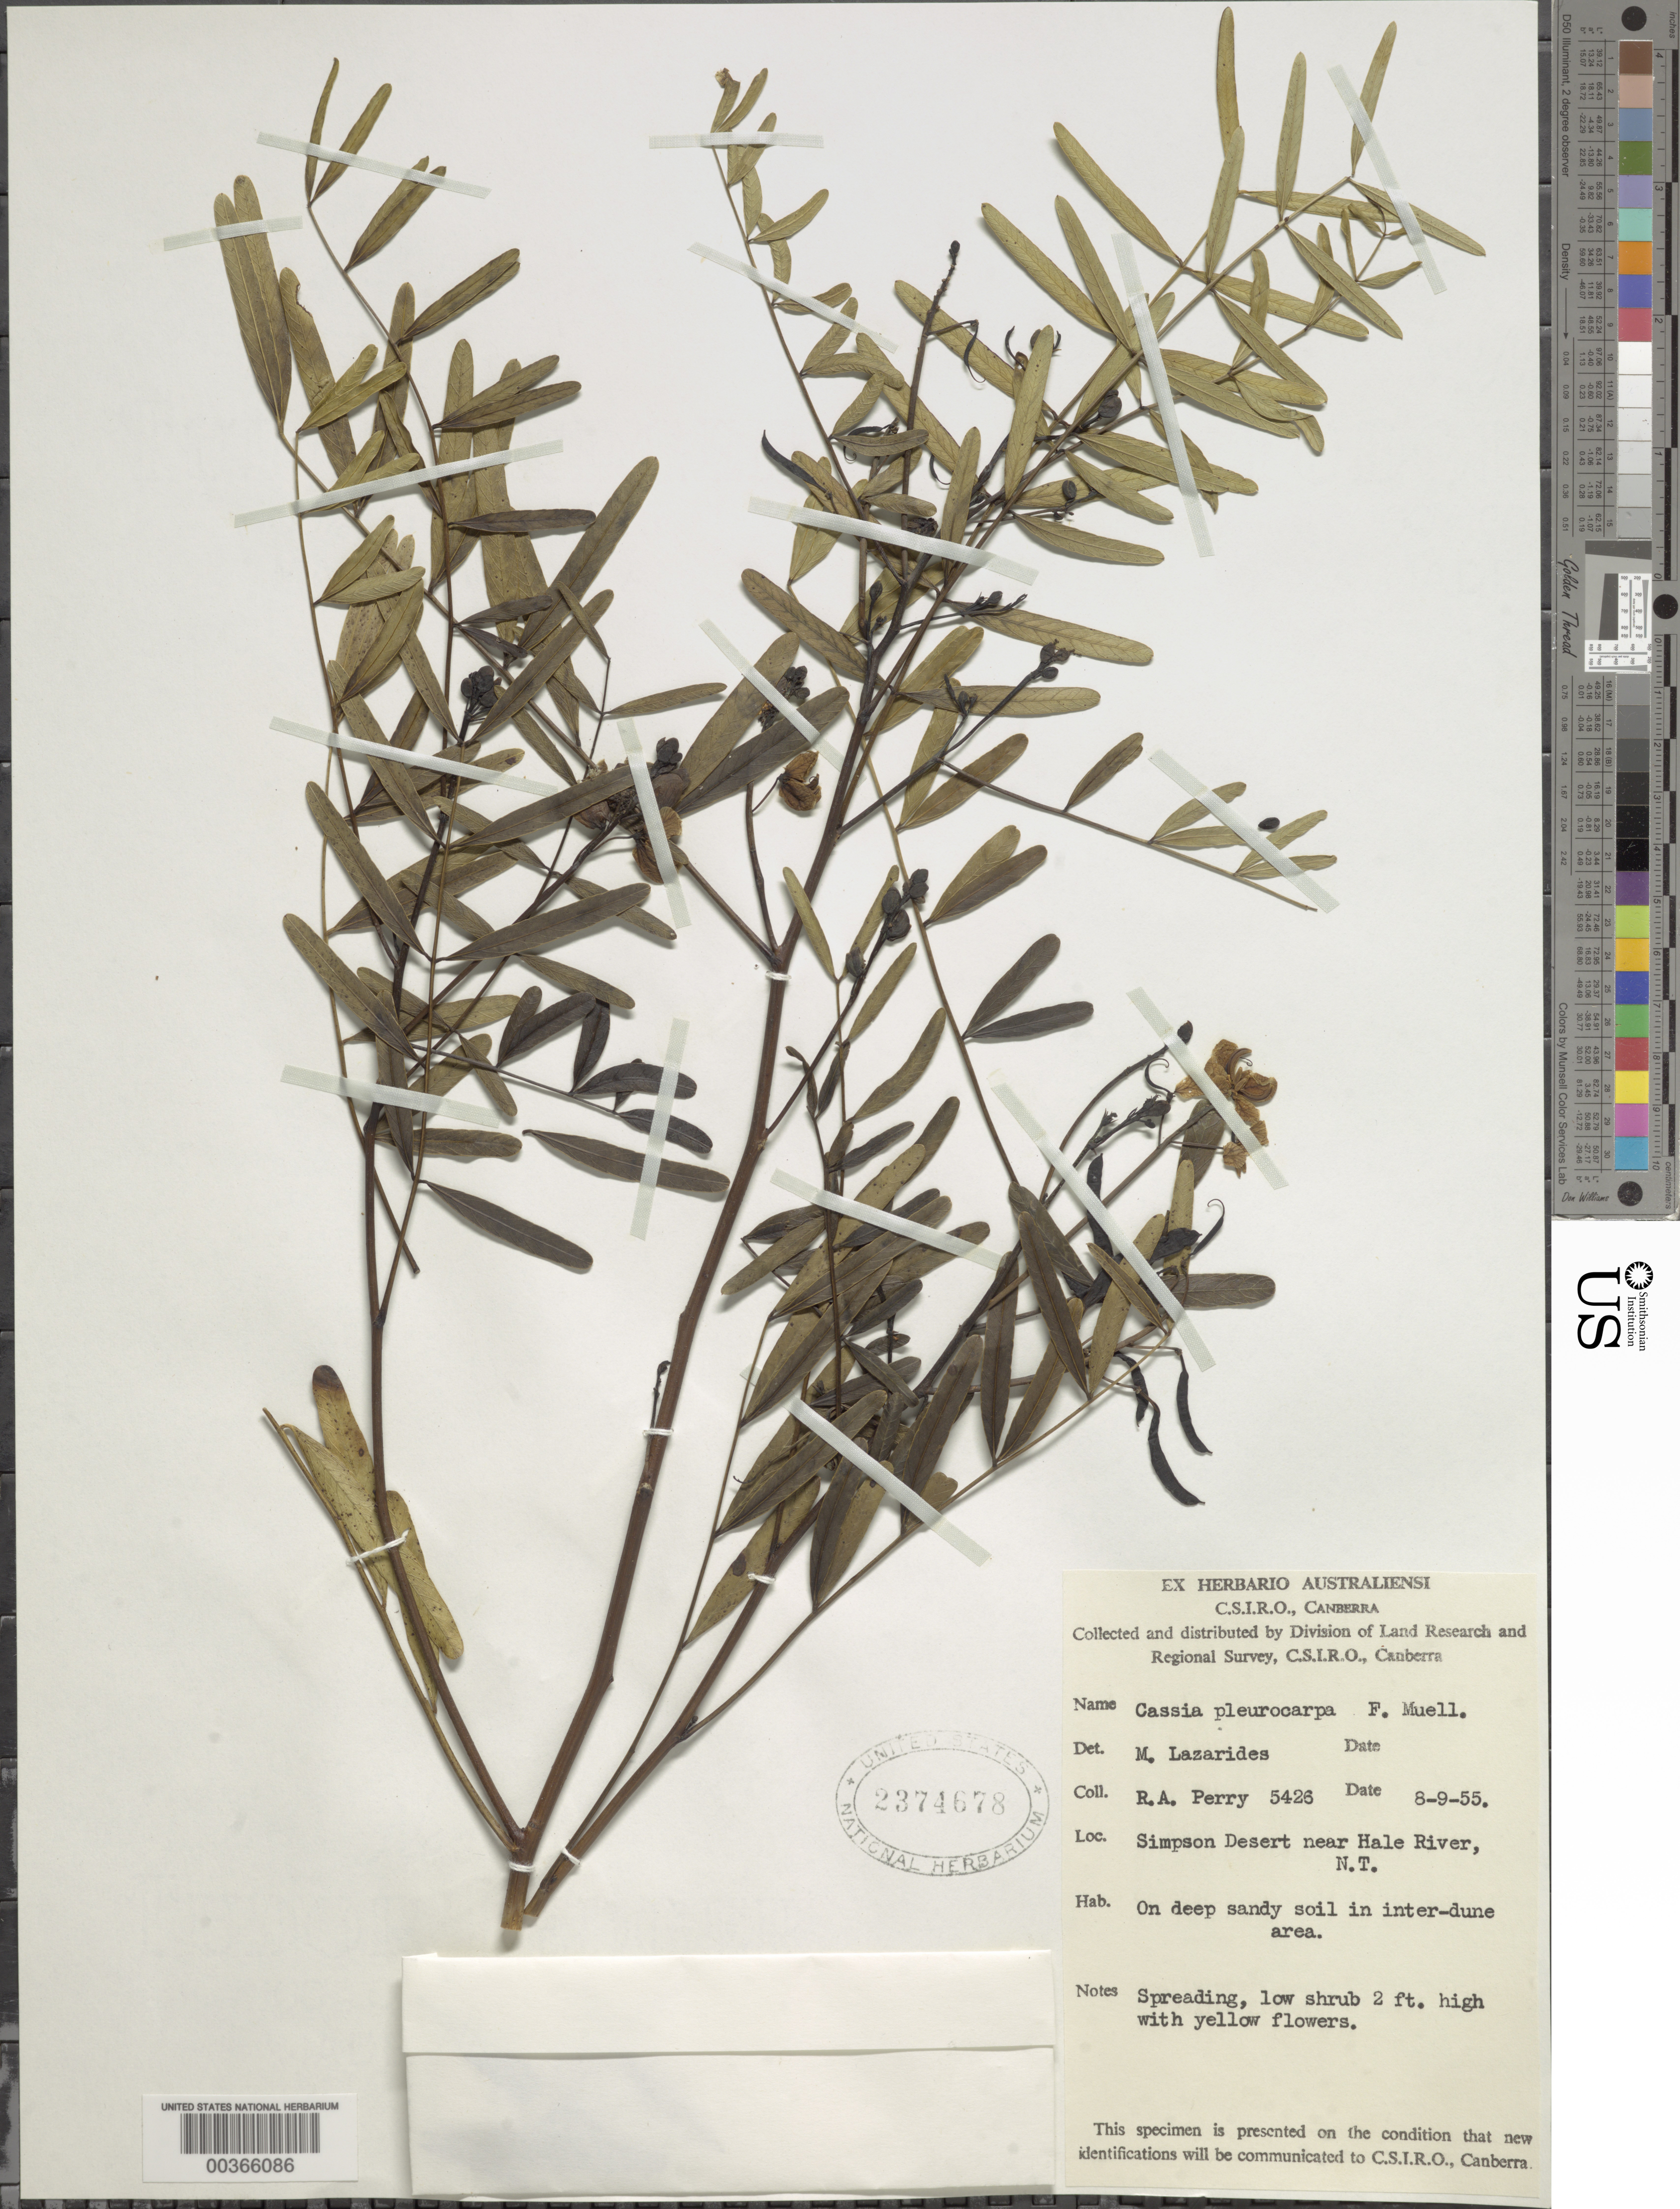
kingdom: Plantae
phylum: Tracheophyta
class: Magnoliopsida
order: Fabales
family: Fabaceae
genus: Senna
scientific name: Senna pleurocarpa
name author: (F. Muell.) Randell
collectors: Perry, R. A.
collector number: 5426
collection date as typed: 08 Sep 1955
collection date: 1955-09-08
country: Australia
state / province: Northern Territory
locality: Simpson desert near hale river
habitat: Deep sandy soil in inter-dune area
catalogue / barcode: US 2374678